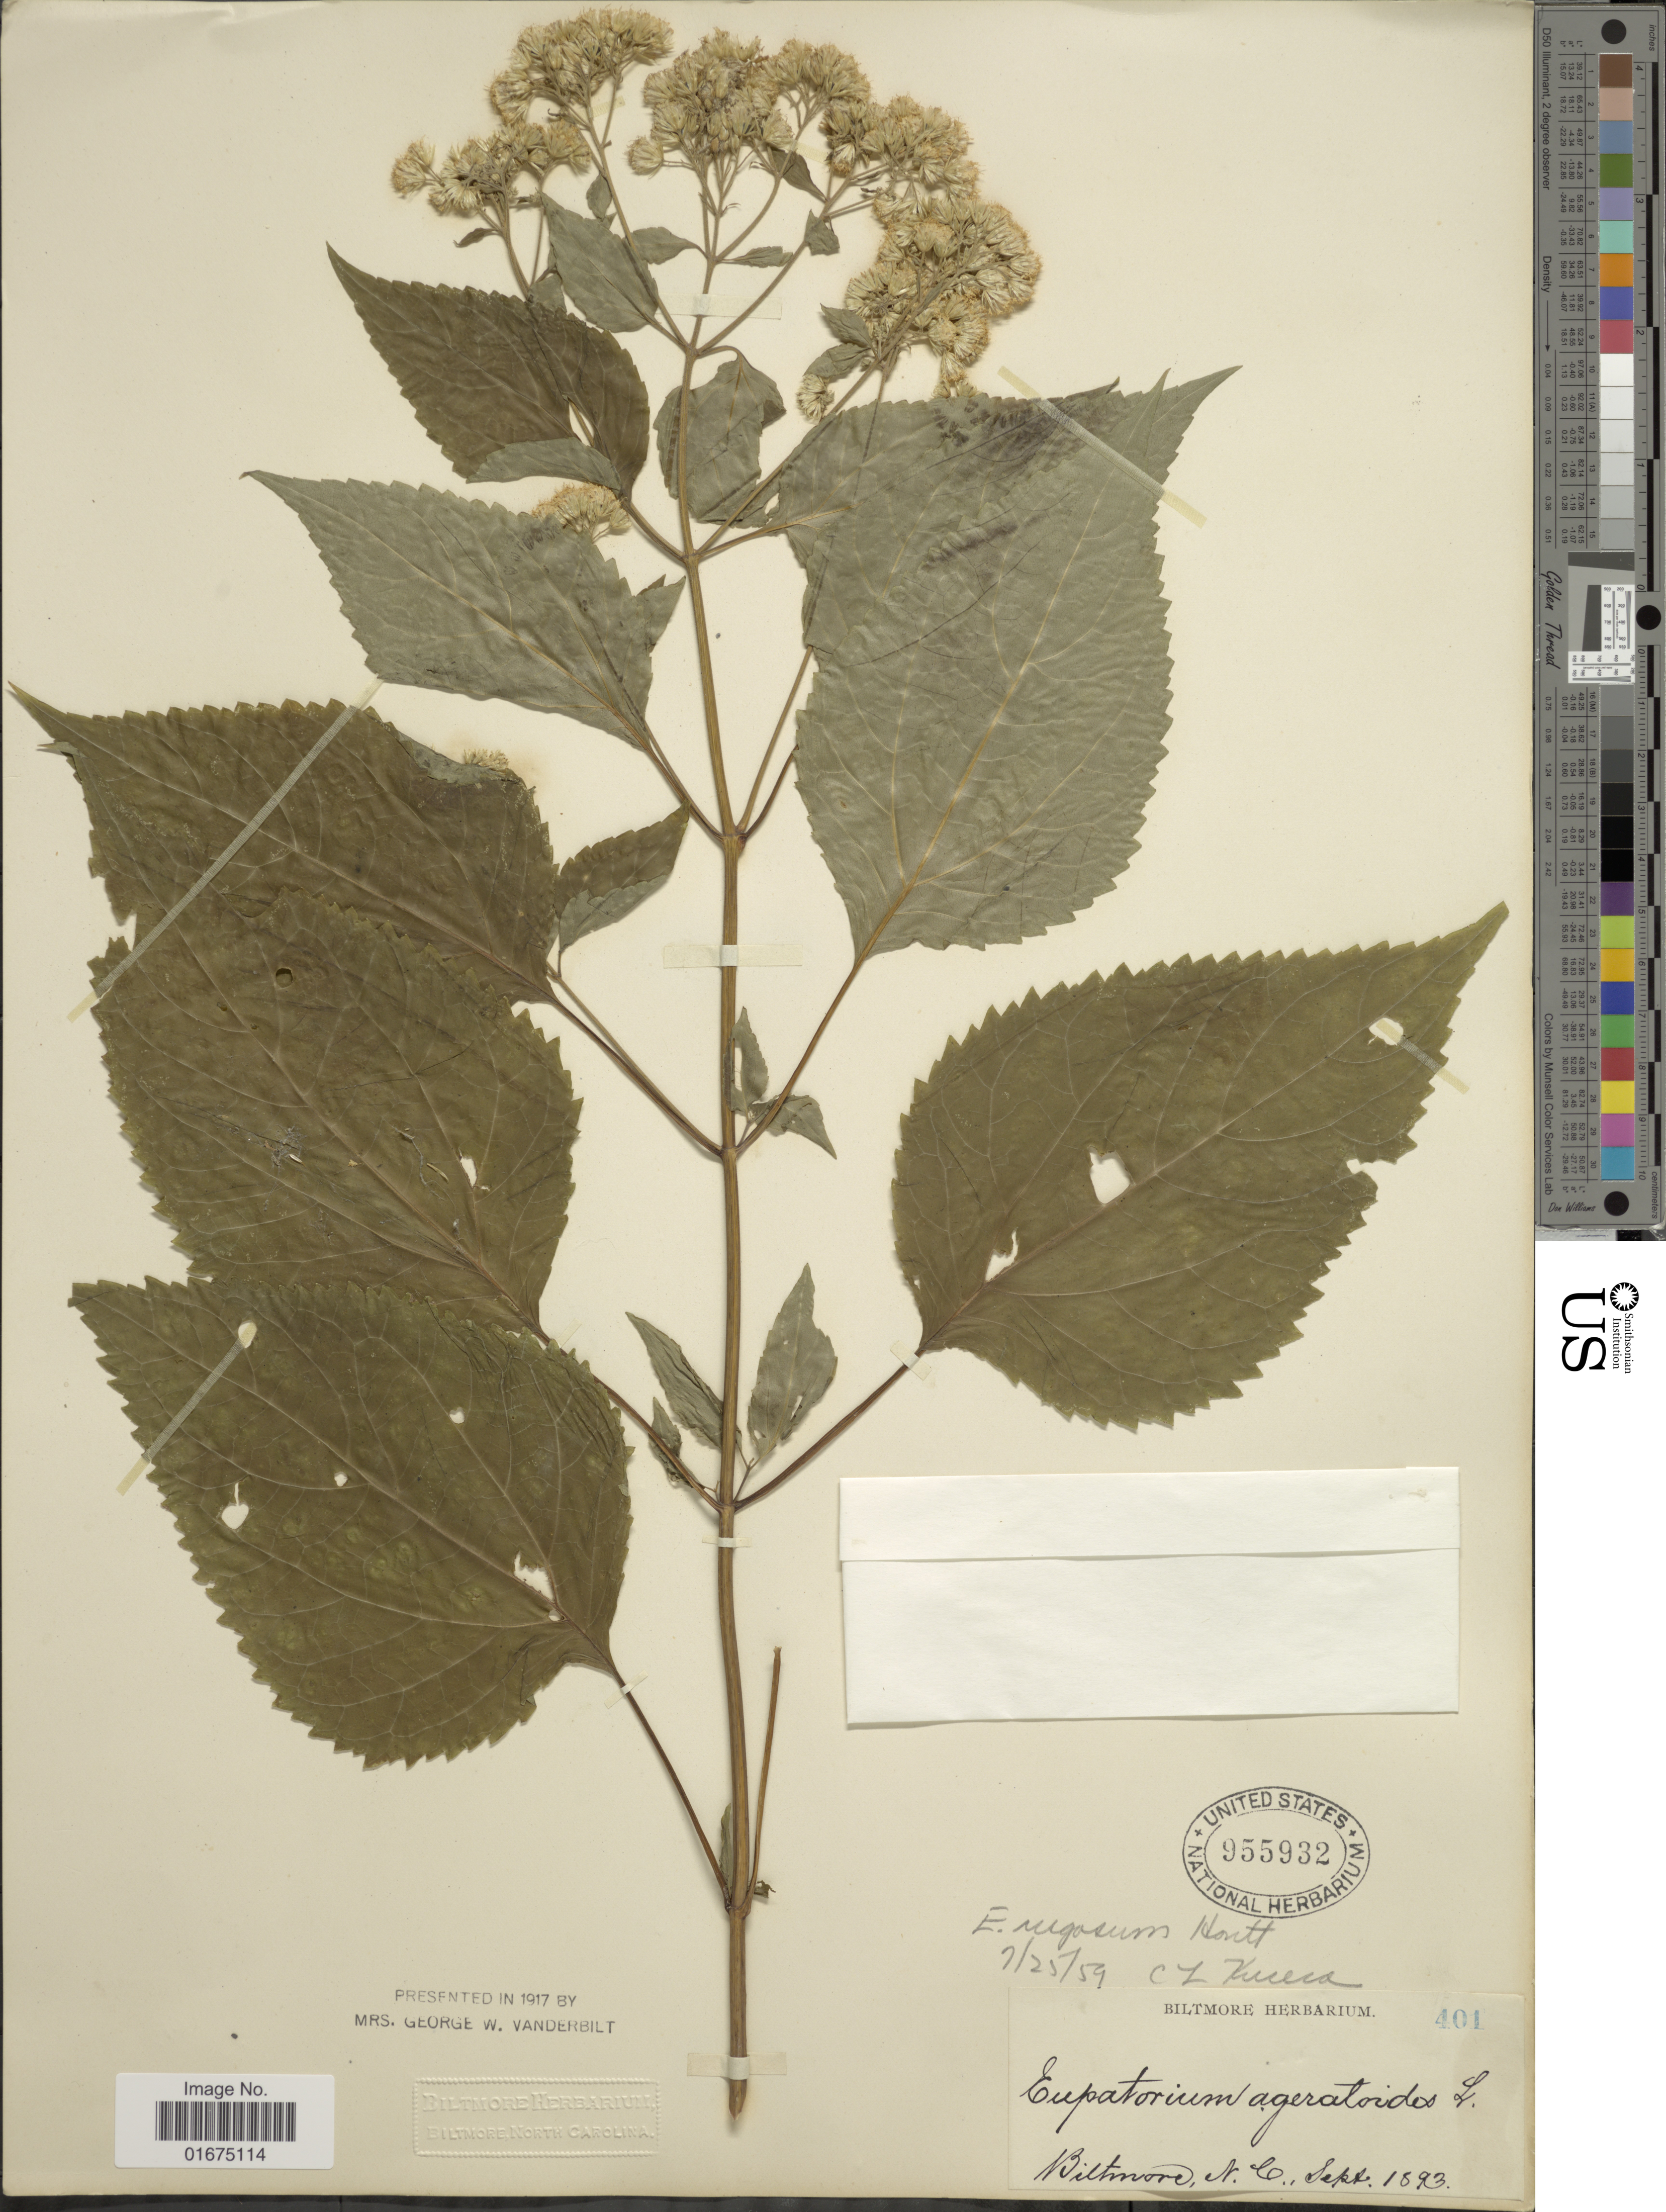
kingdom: Plantae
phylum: Tracheophyta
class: Magnoliopsida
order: Asterales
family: Asteraceae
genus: Ageratina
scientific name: Ageratina altissima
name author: (L.) R.M. King & H. Rob.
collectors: ex herb. Biltmore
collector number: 401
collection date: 1893-09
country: United States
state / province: North Carolina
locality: Biltmore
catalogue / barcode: US 955932